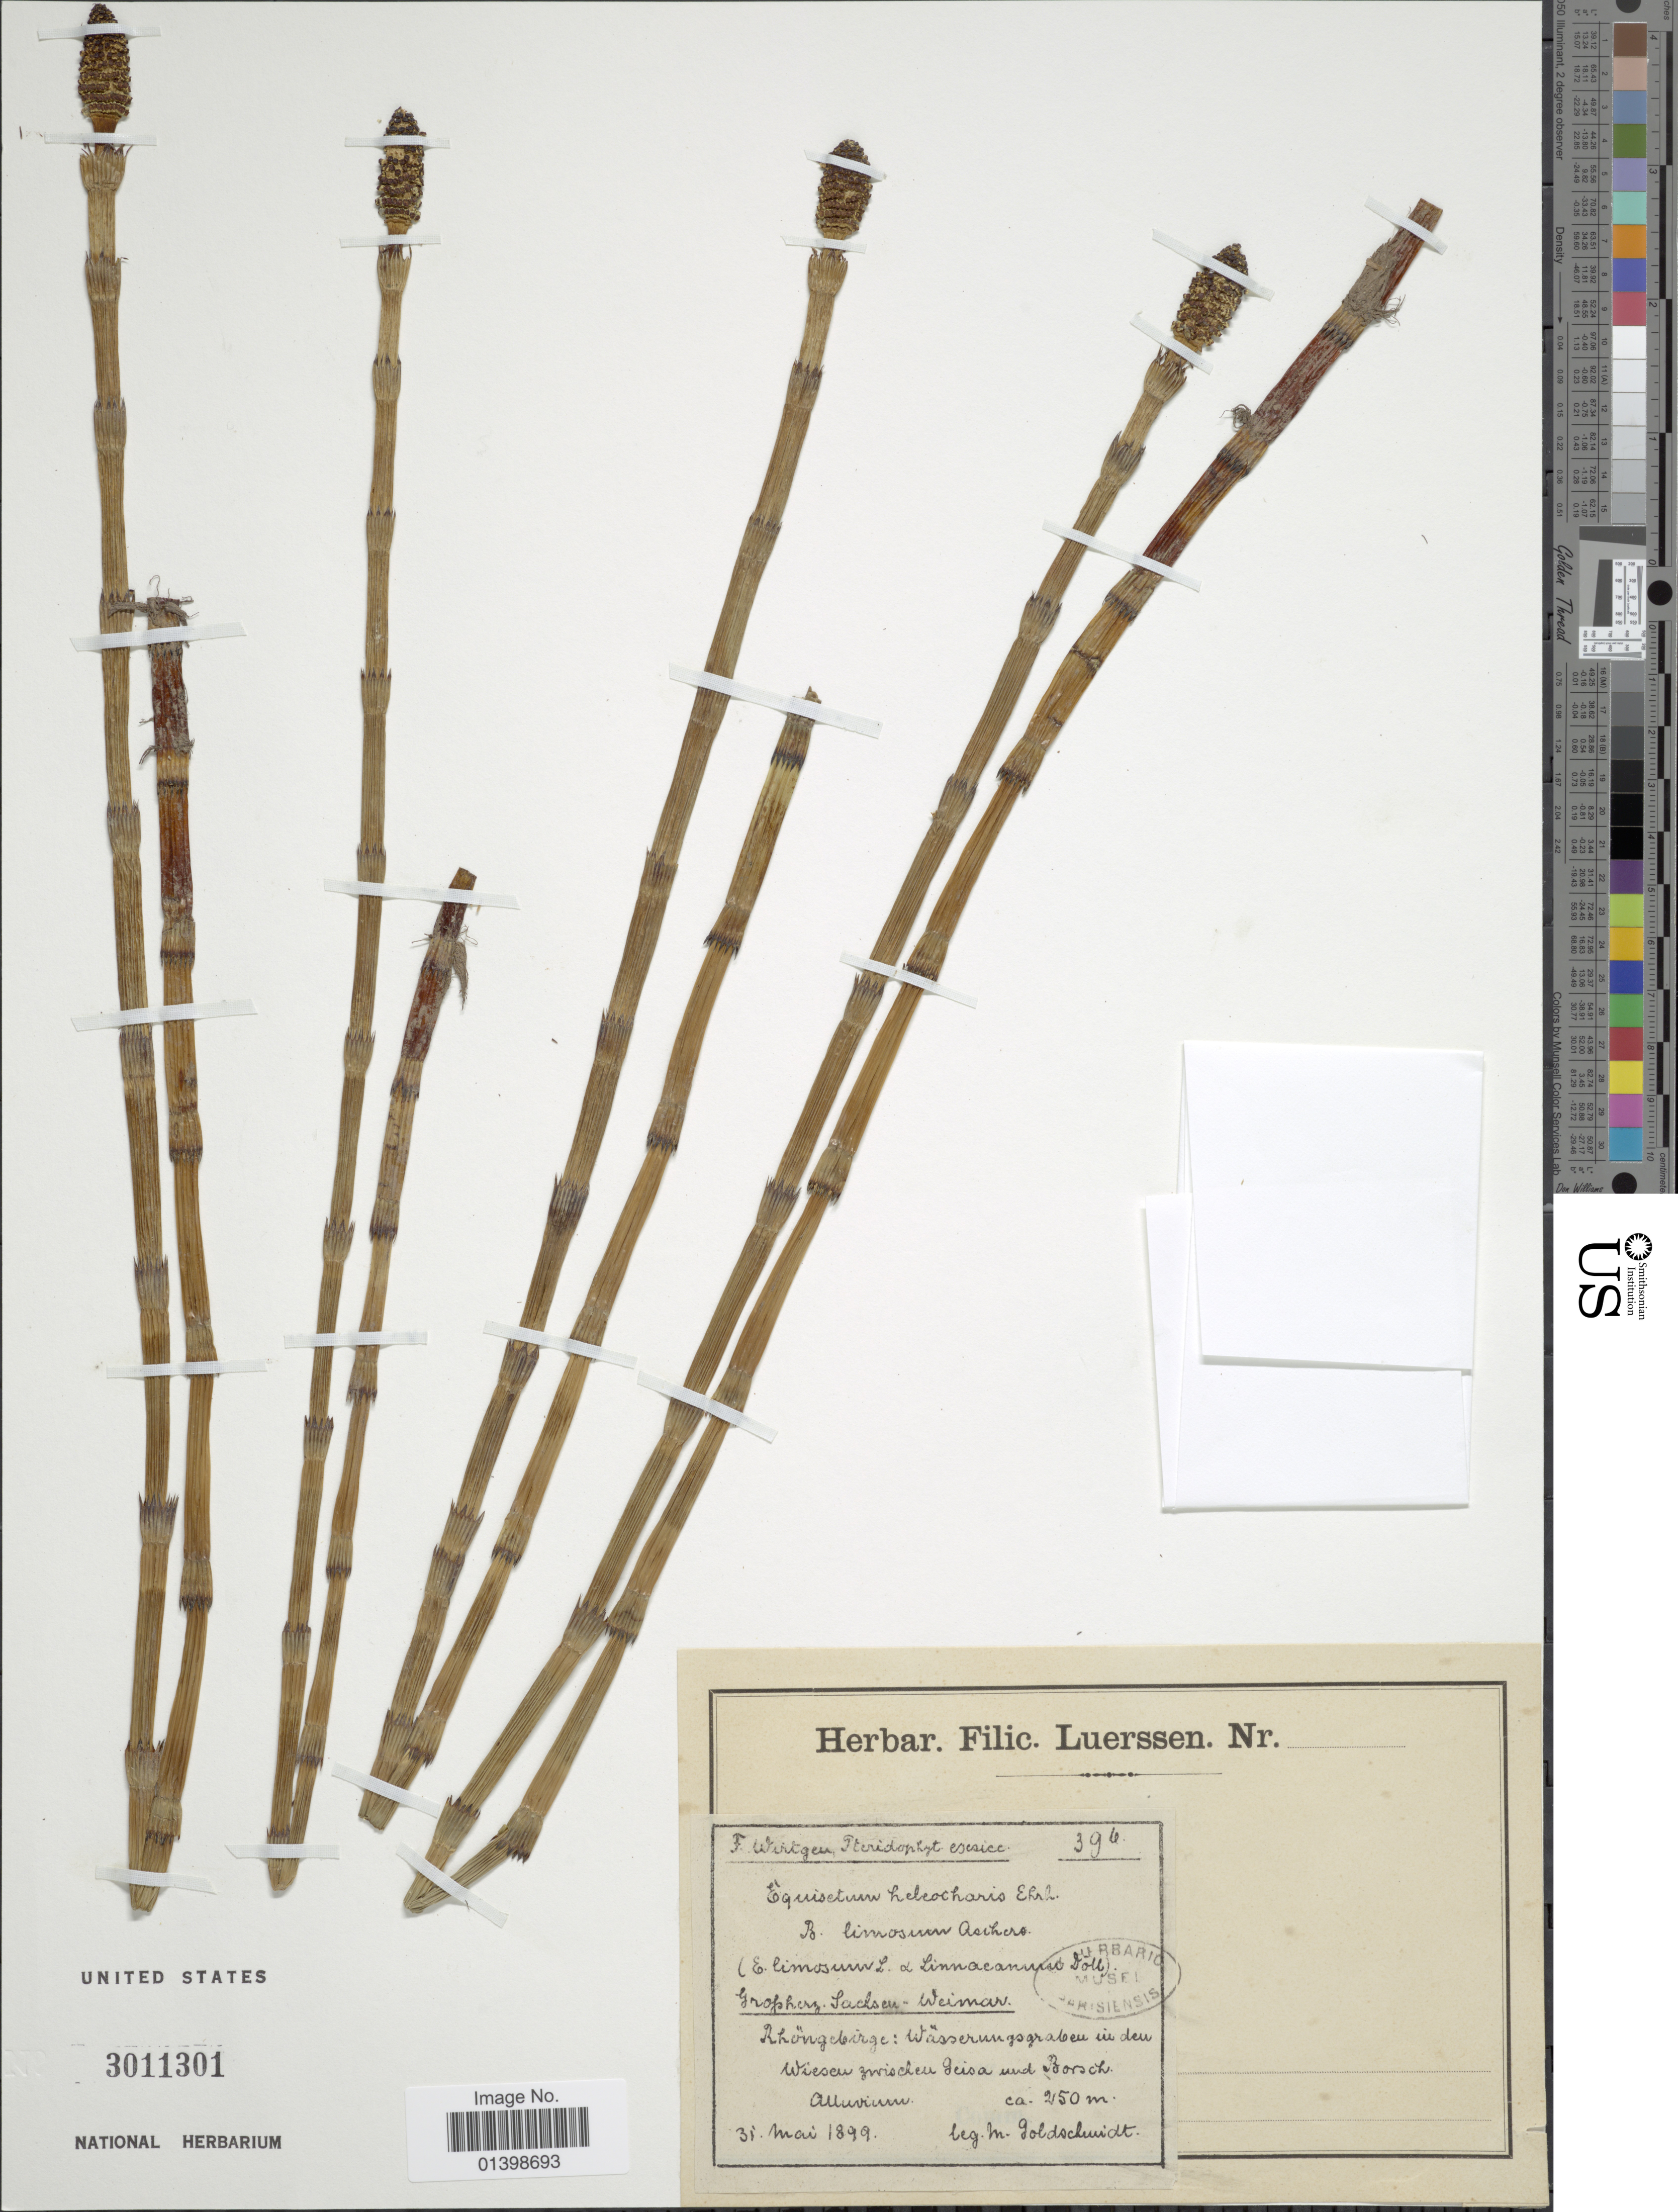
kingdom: Plantae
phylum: Tracheophyta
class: Polypodiopsida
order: Equisetales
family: Equisetaceae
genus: Equisetum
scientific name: Equisetum fluviatile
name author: L.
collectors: M. Goldschmidt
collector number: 39b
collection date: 1899-05-31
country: Germany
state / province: Thuringia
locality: Rhöngebirge: Wässerungsgraben in den Wiesen zwischen Geisa und Borsch [interpreted]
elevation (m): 250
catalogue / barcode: US 3011301